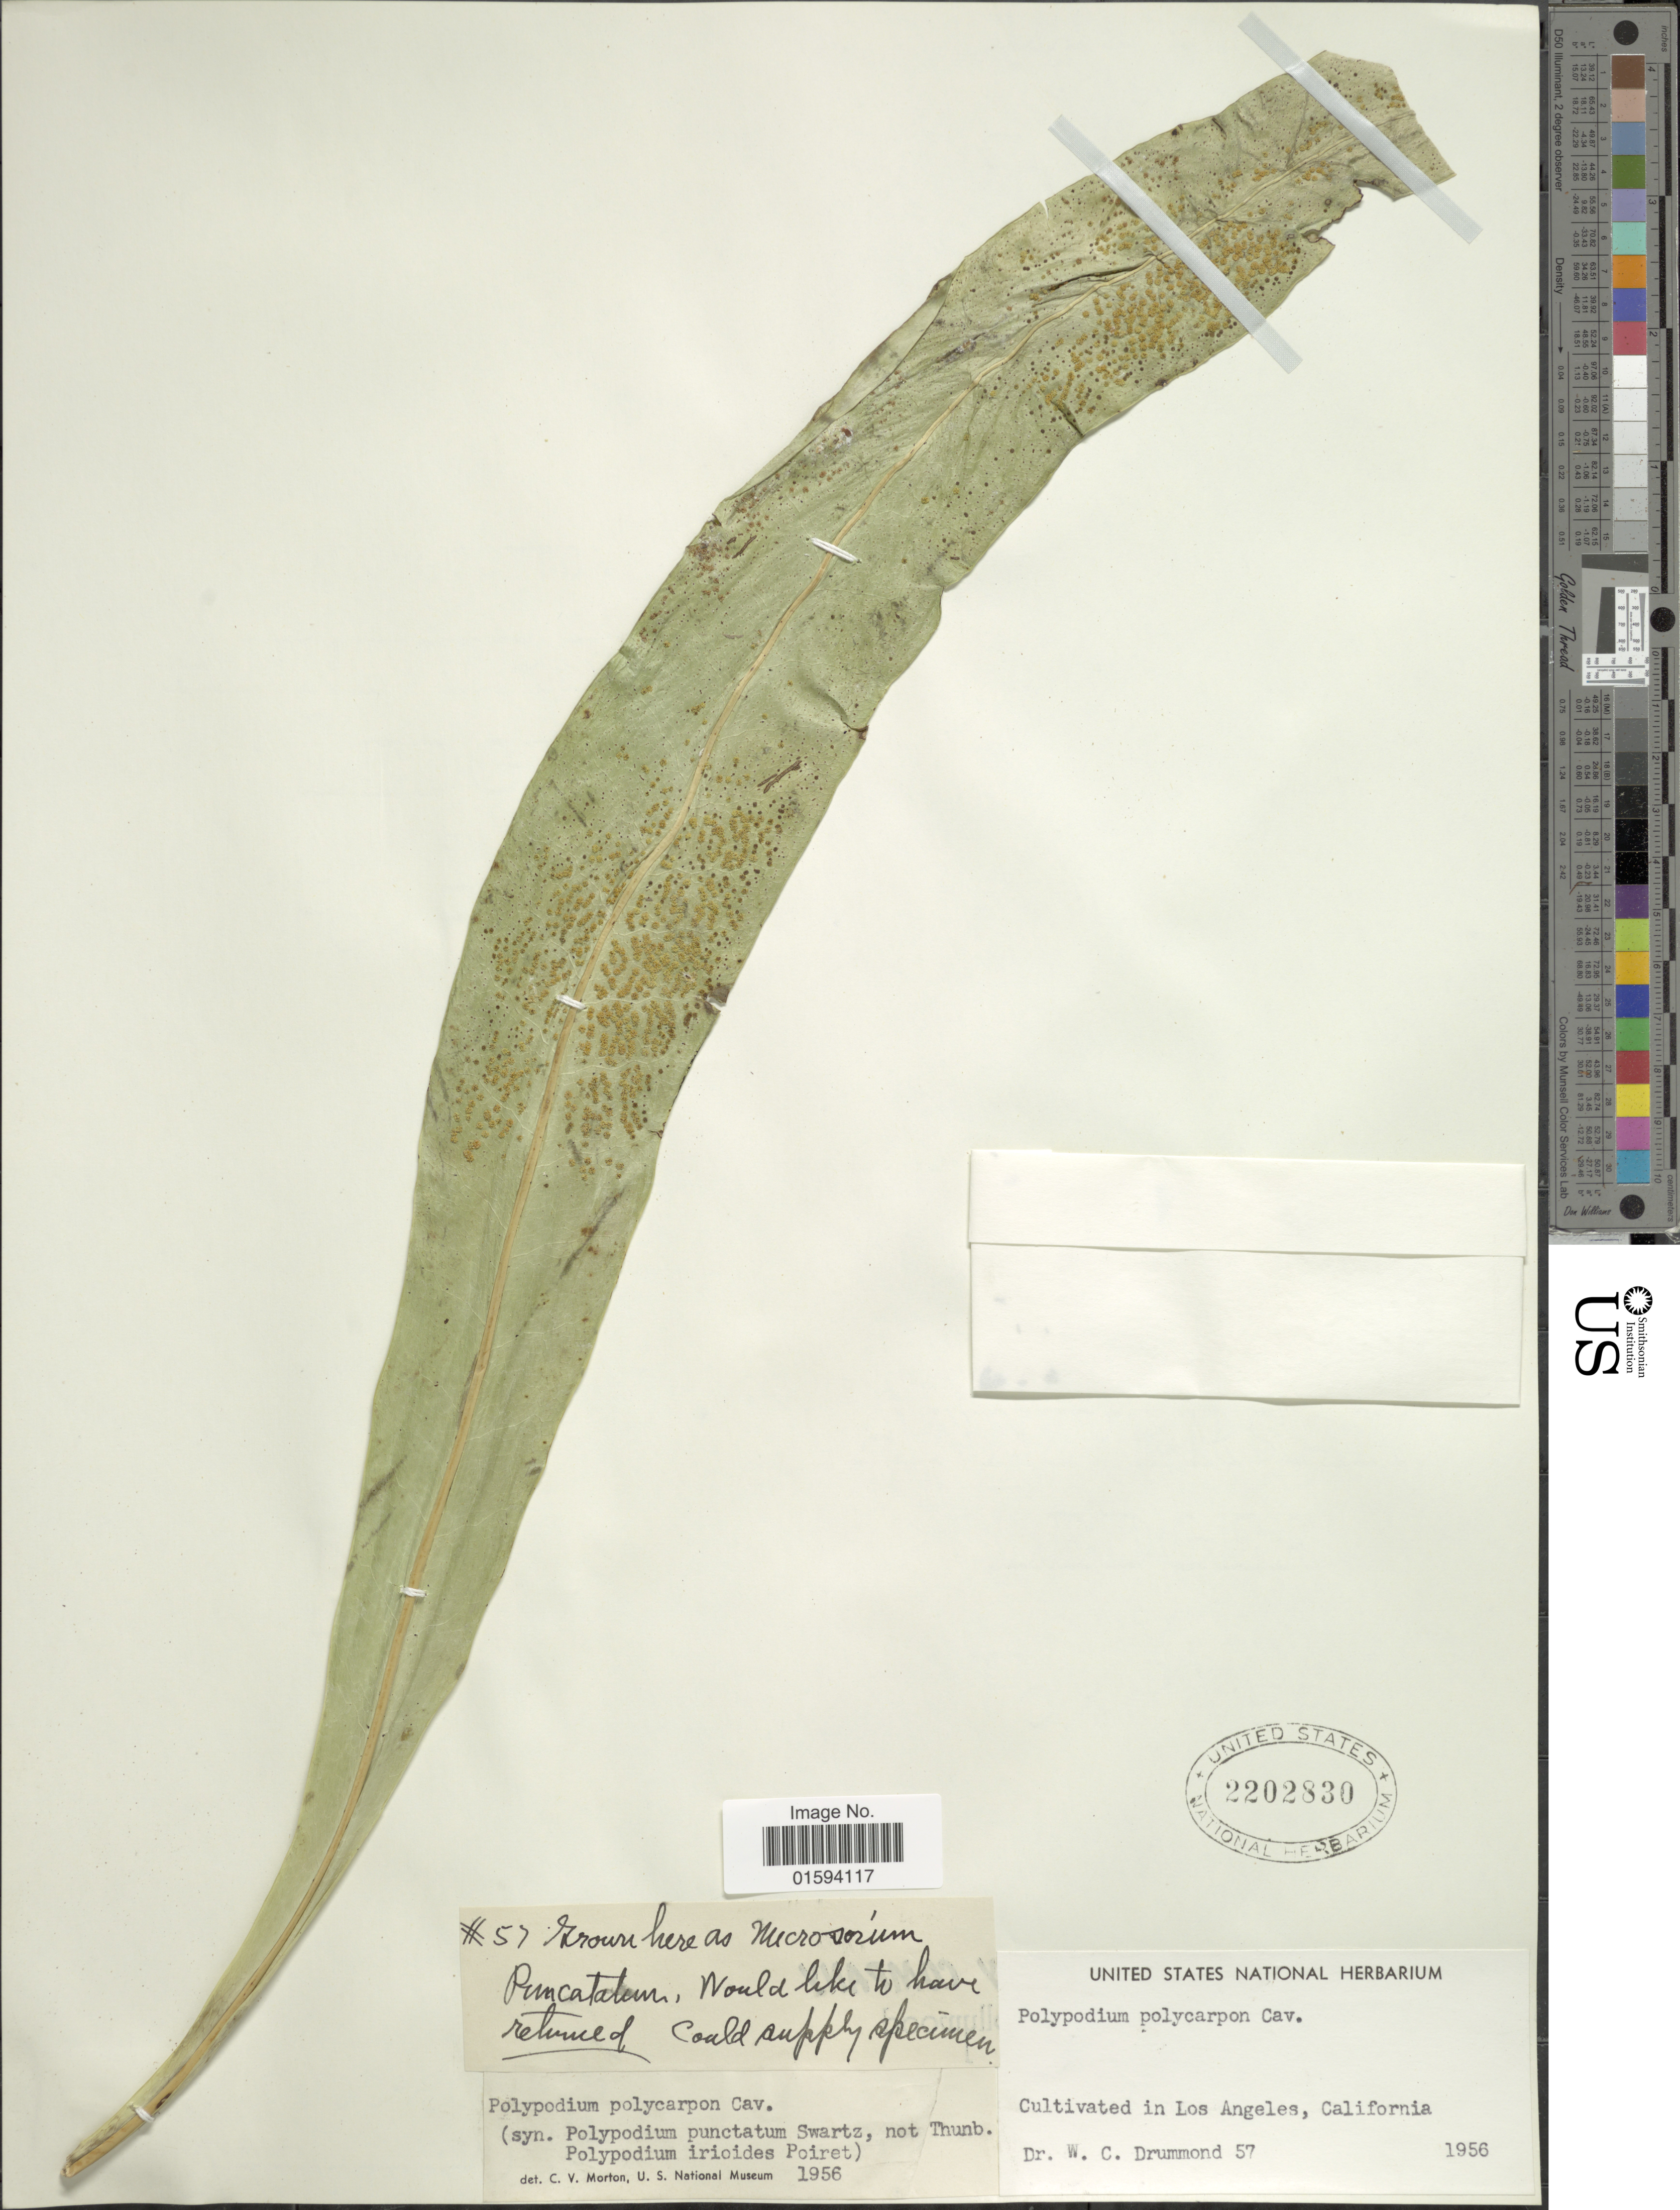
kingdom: Plantae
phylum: Tracheophyta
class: Polypodiopsida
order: Polypodiales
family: Polypodiaceae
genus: Polypodium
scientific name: Polypodium polycarpon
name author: Cav. ex Sw.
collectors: W. Drummond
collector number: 57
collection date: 1956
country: United States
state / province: California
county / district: Los Angeles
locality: Los Angeles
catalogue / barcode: US 2202830